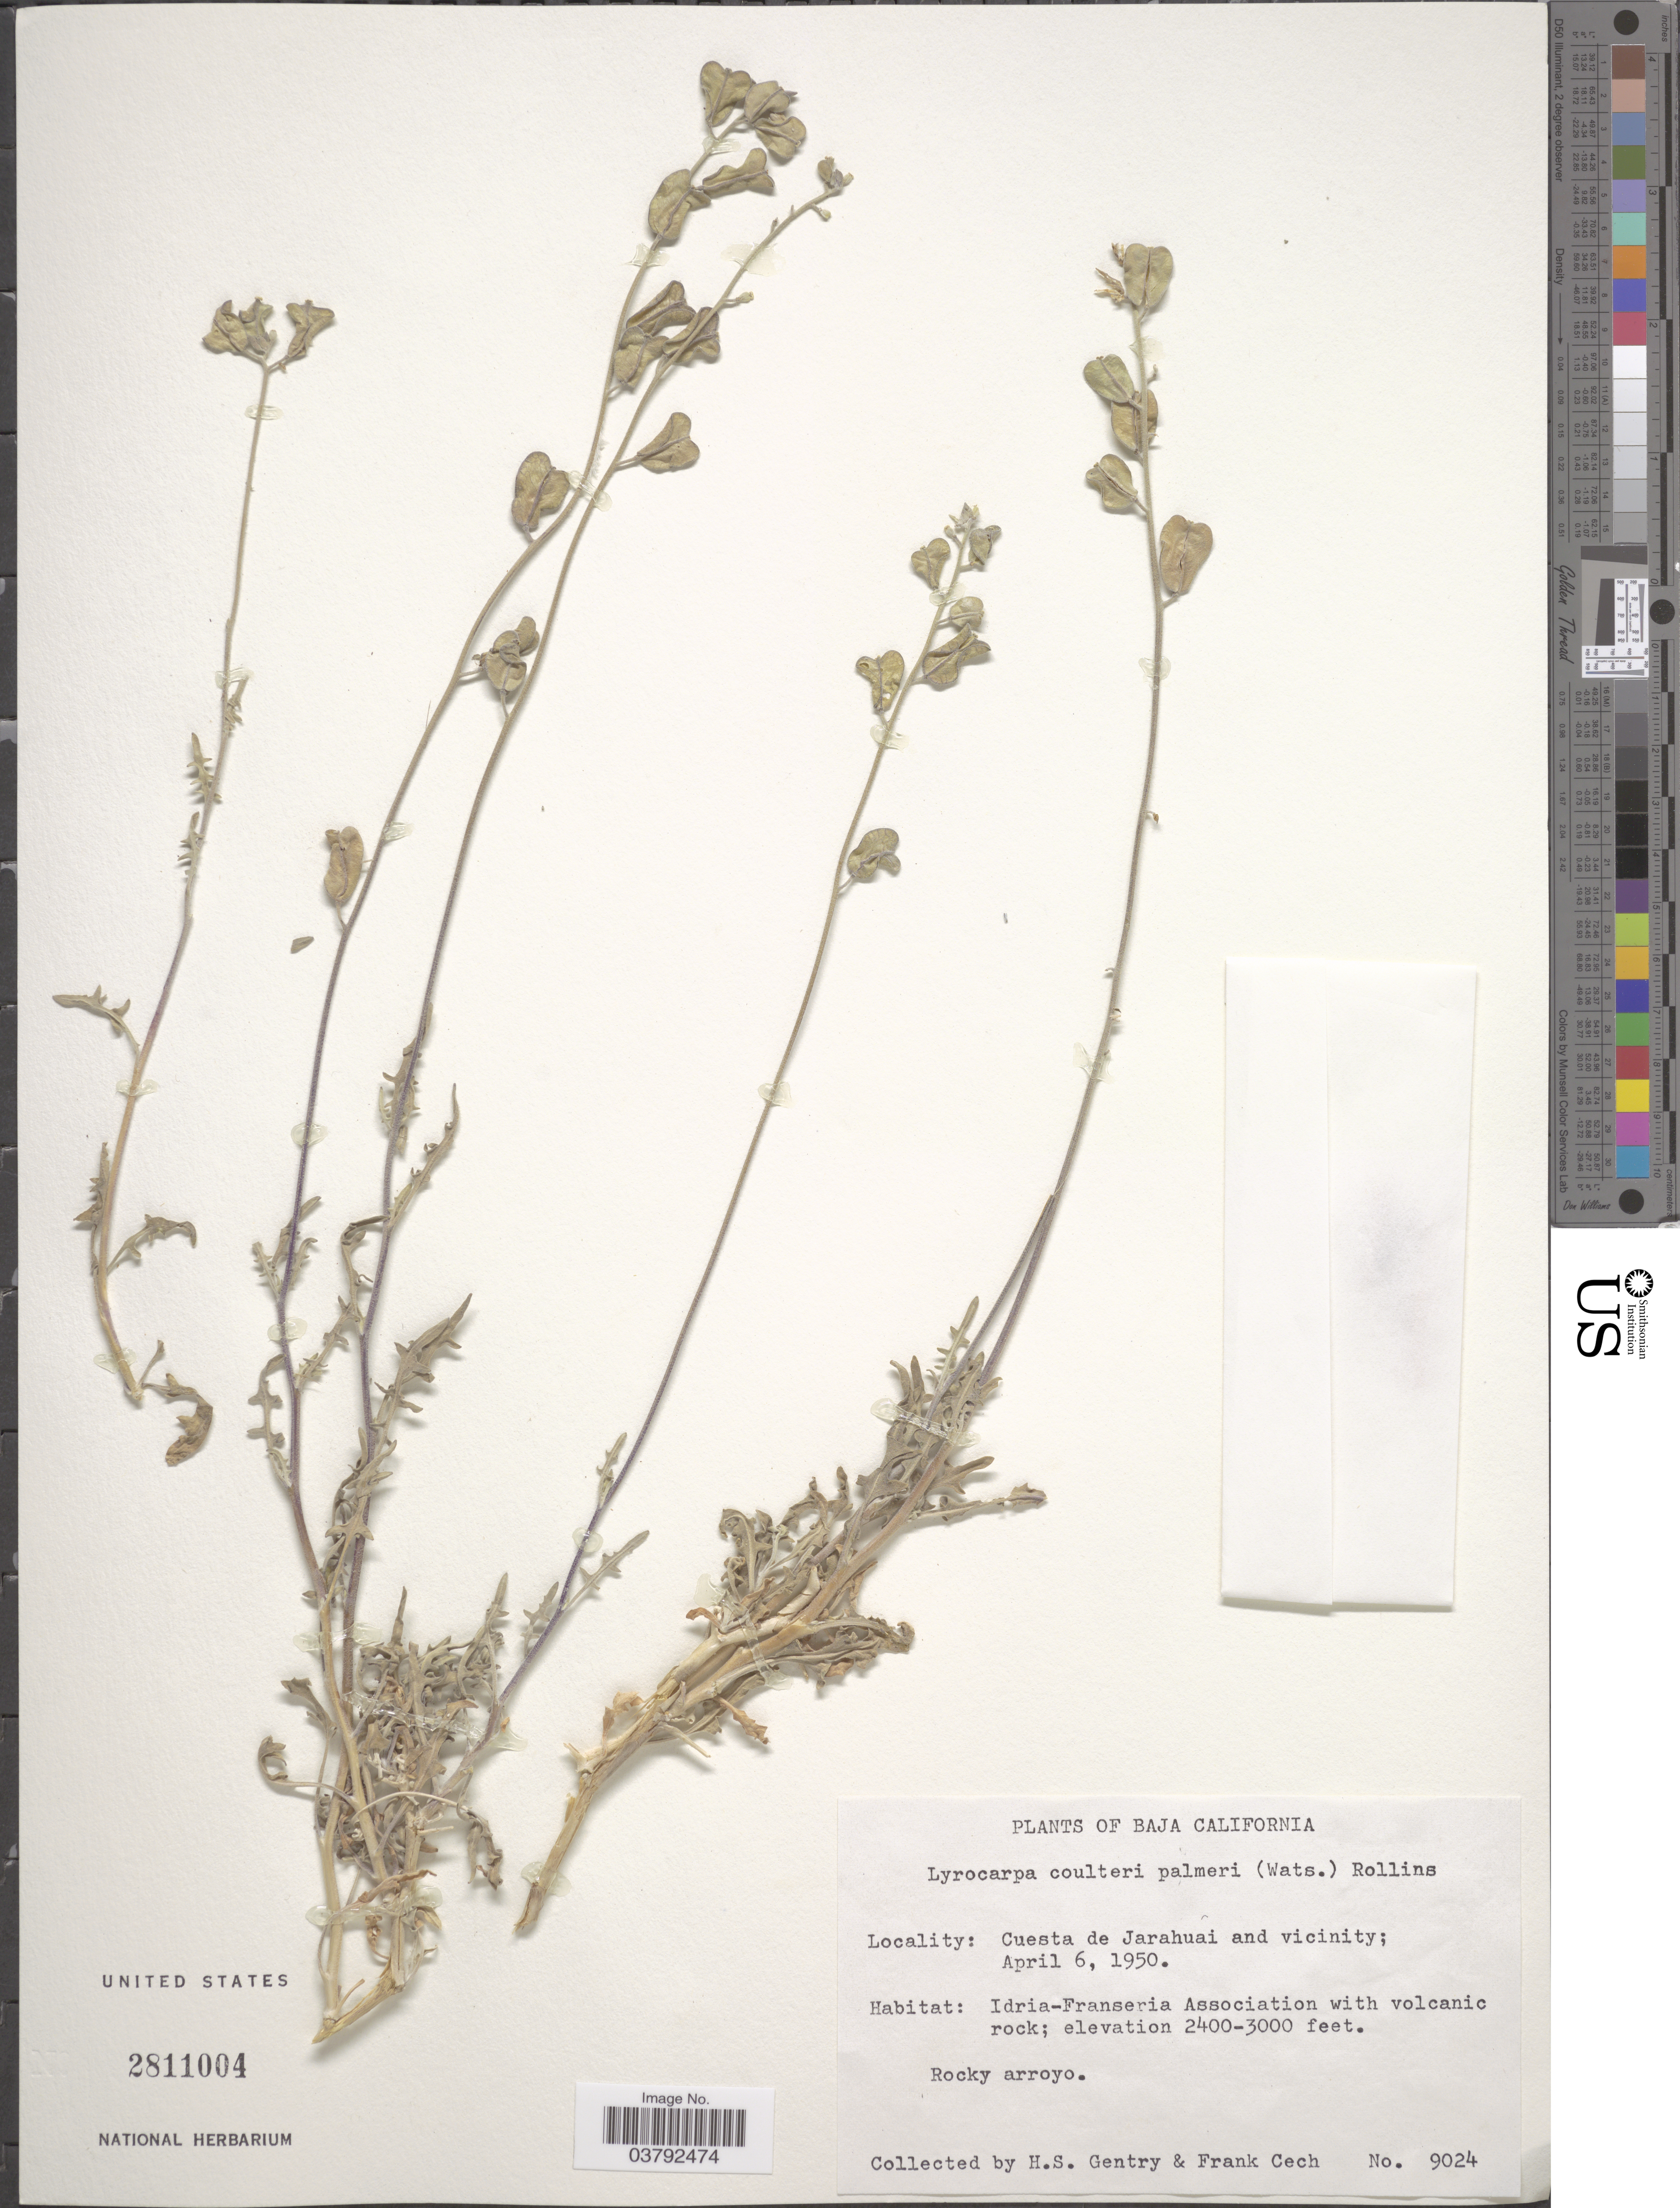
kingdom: Plantae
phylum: Tracheophyta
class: Magnoliopsida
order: Brassicales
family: Brassicaceae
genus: Lyrocarpa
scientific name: Lyrocarpa coulteri var. palmeri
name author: (S. Watson) Rollins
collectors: H. S. Gentry & F. Cech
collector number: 9024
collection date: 1950-04-06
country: Mexico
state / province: Baja California Norte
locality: Cuesta de Jarahuai and vicinity.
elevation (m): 732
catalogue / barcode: US 2811004